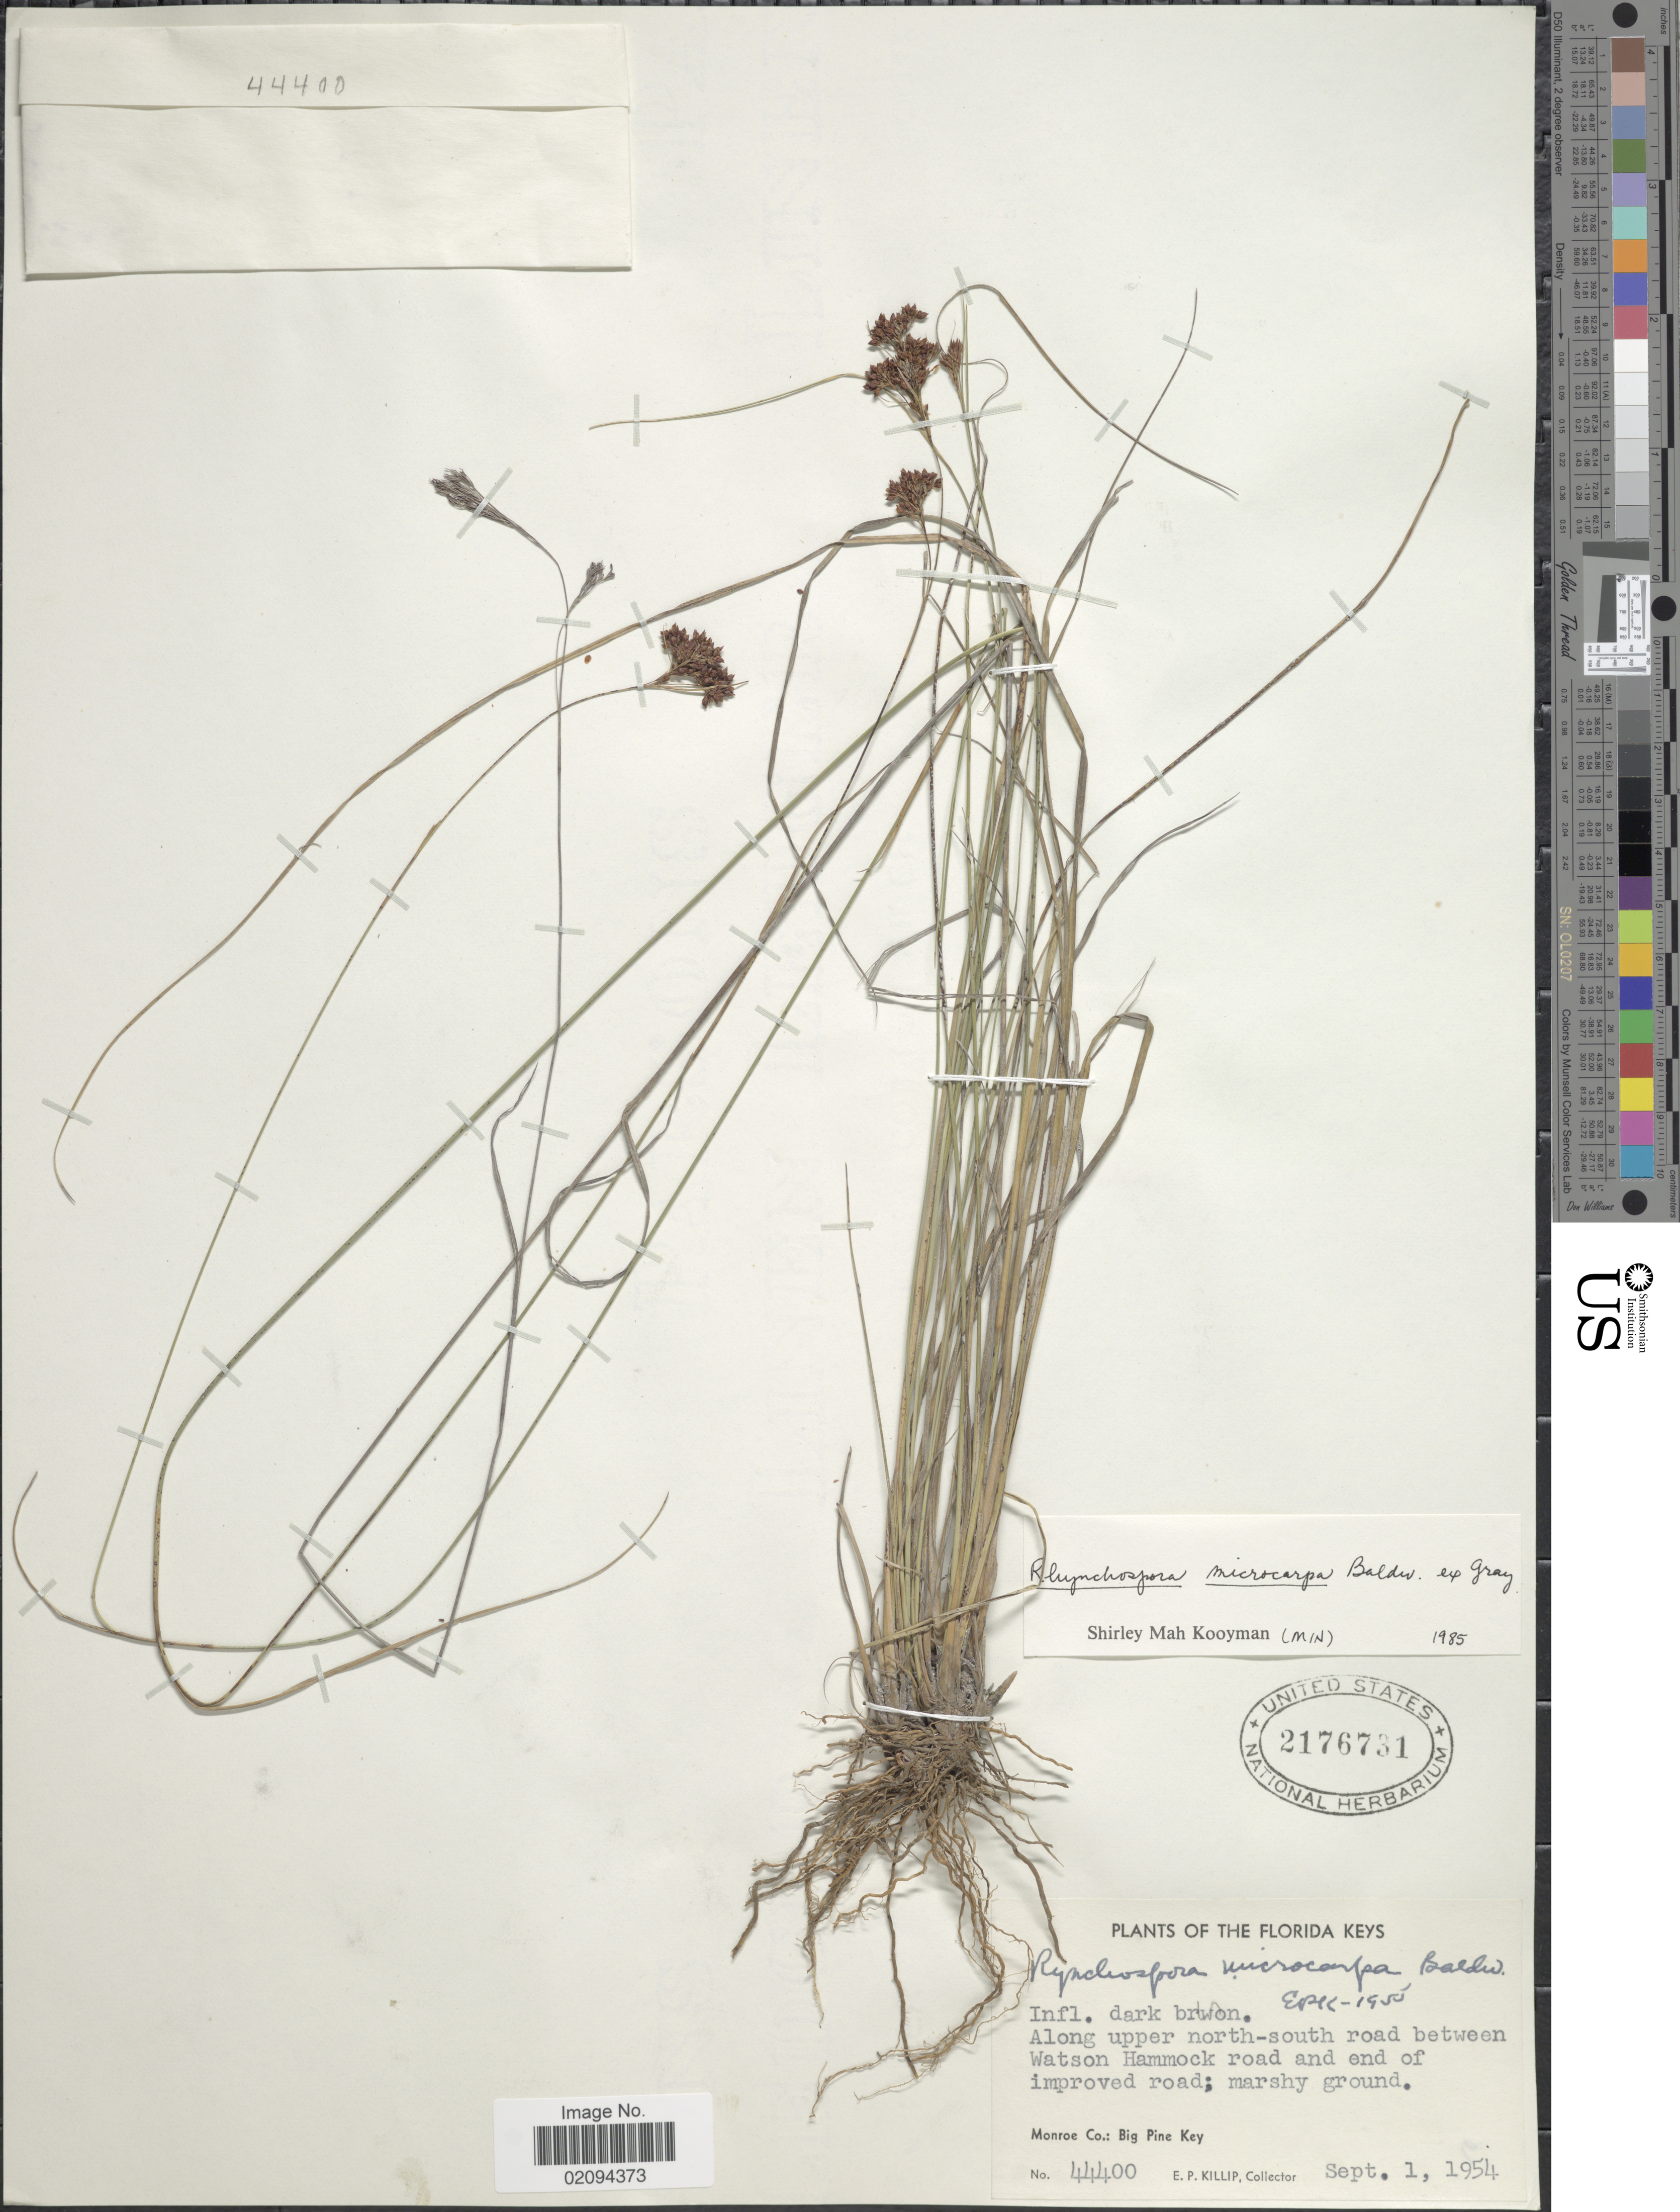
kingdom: Plantae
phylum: Tracheophyta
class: Liliopsida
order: Poales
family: Cyperaceae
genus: Rhynchospora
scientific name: Rhynchospora microcarpa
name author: Baldwin ex A. Gray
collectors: E. P. Killip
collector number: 44400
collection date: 1954-09-01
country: United States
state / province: Florida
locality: Florida Keys. Along upper north-south road between Watson Hammock road and end of improved road. Monroe Co.: Big Pine Key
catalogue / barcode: US 2176731